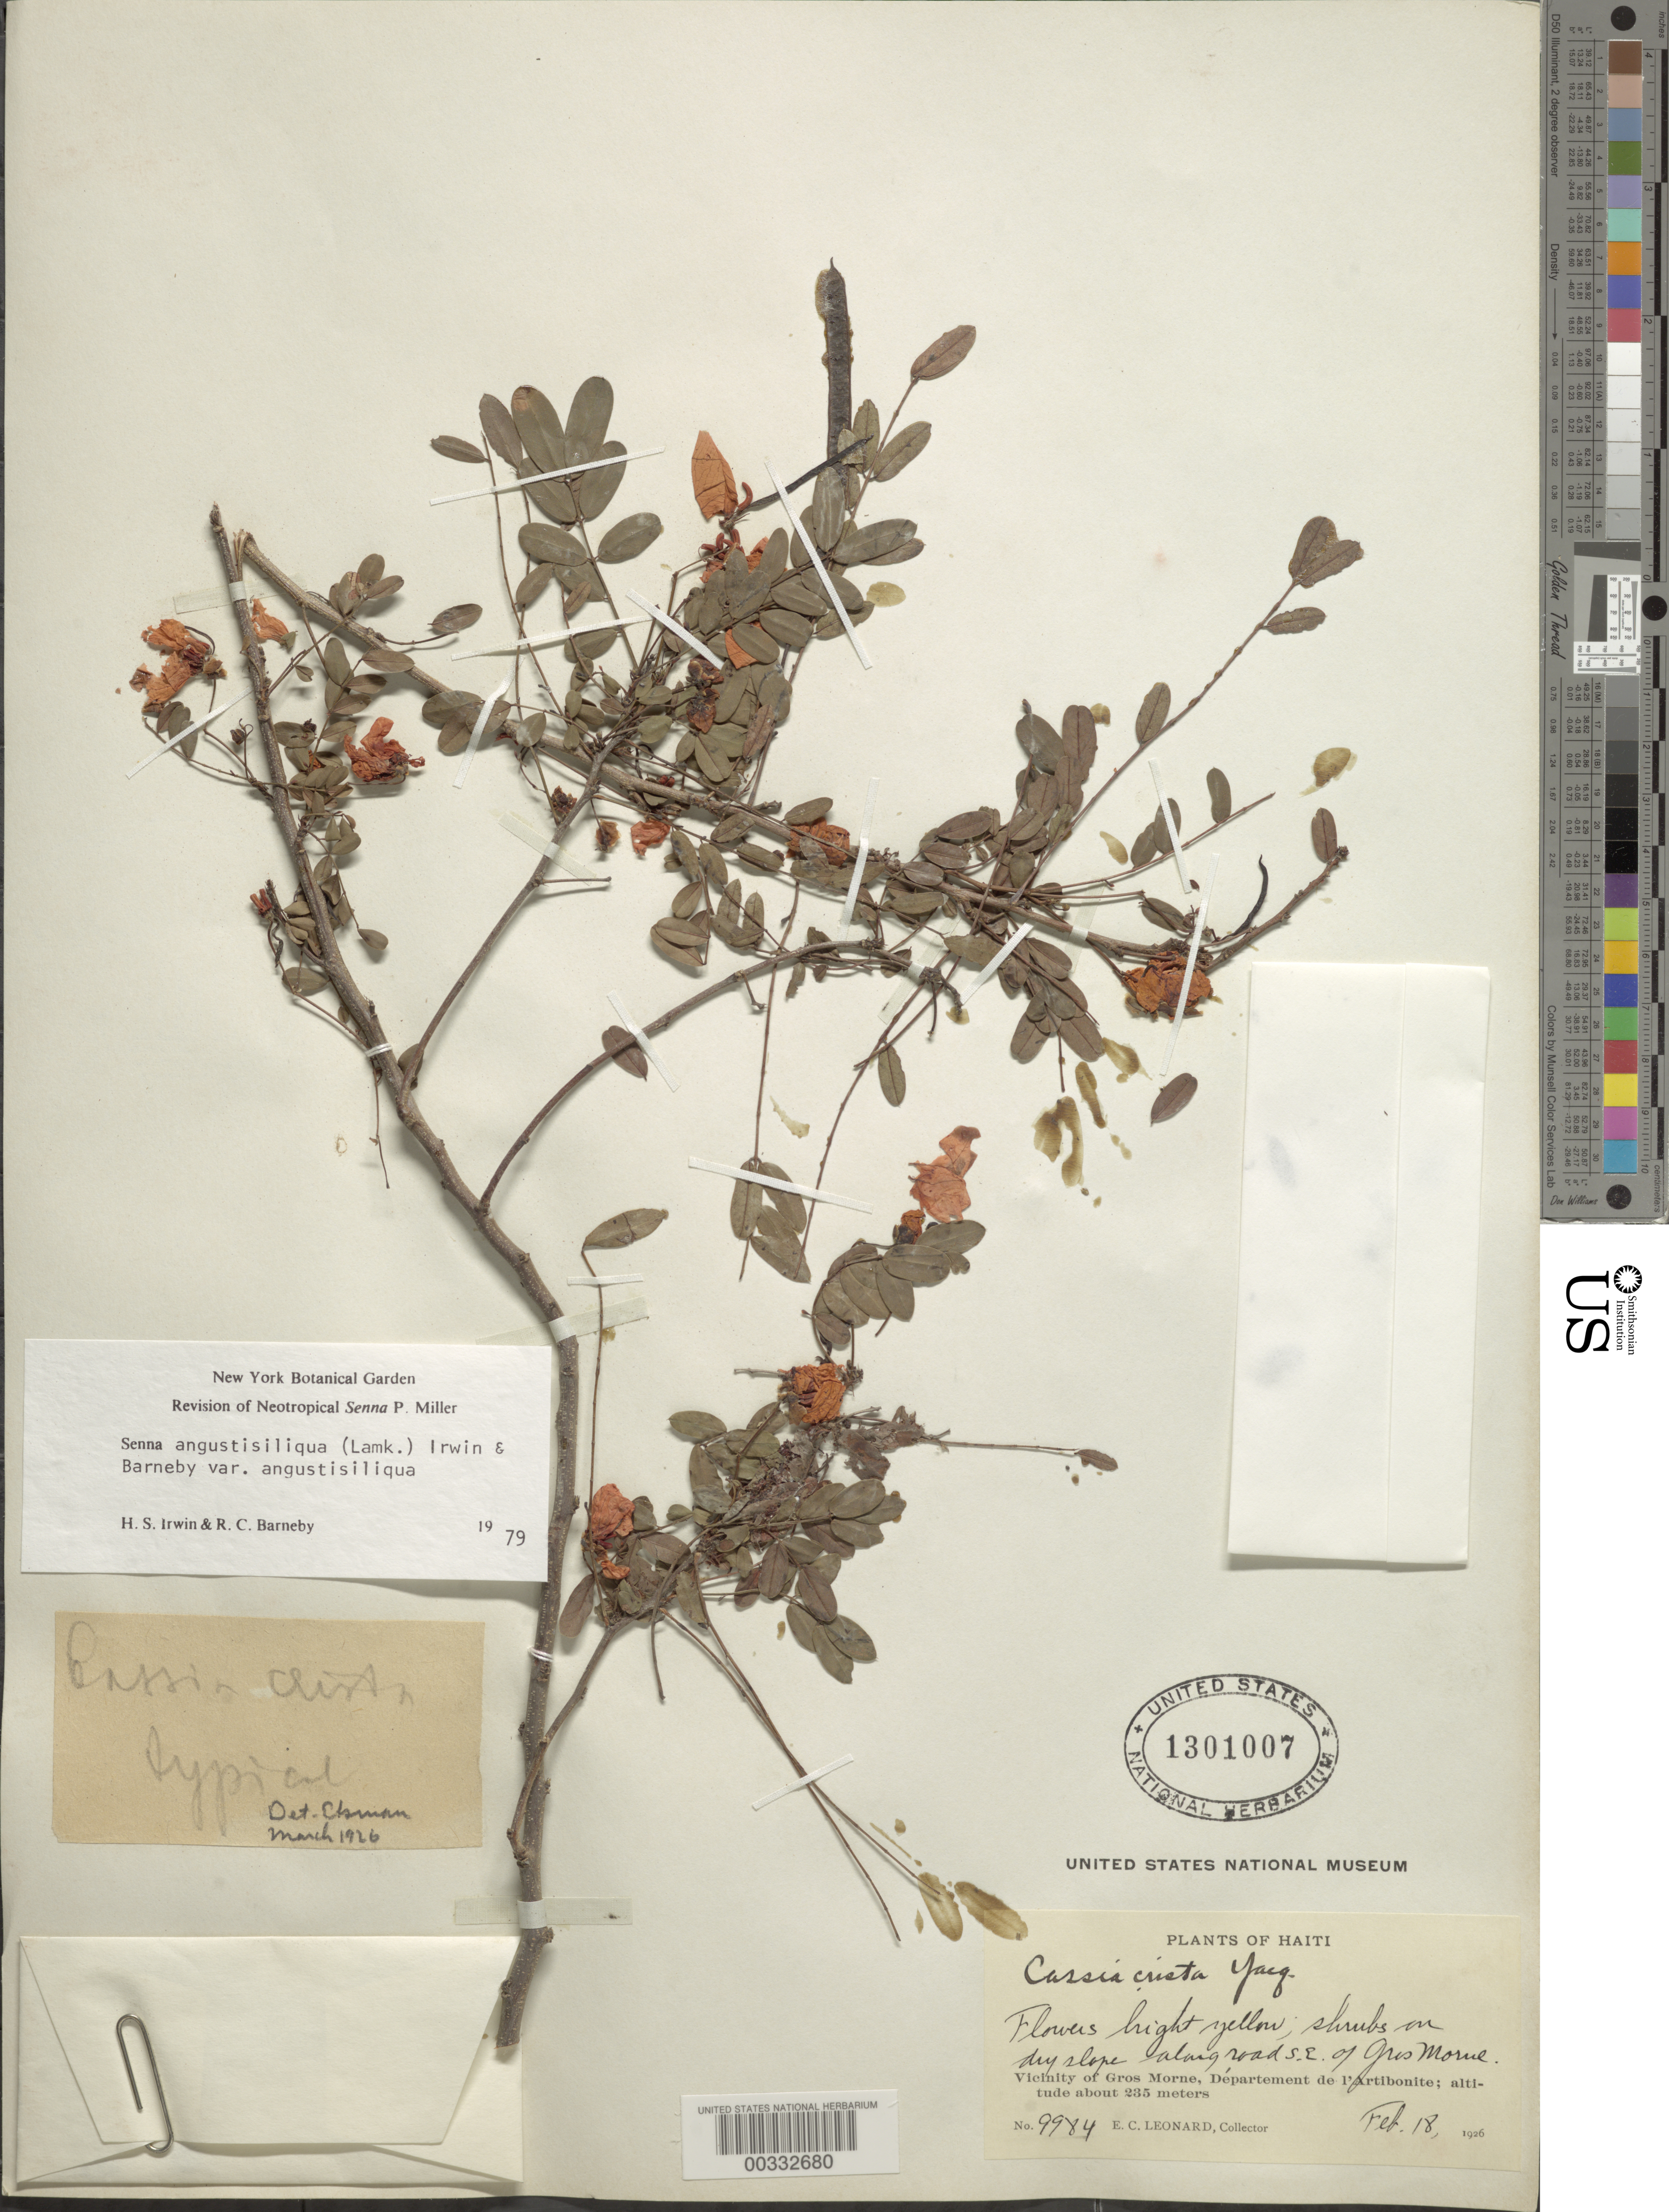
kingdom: Plantae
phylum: Tracheophyta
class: Magnoliopsida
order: Fabales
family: Fabaceae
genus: Senna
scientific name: Senna angustisiliqua var. angustisiliqua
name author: (Lam.) H.S. Irwin & Barneby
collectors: E. C. Leonard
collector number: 9984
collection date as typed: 18 Feb 1926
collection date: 1926-02-18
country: Haiti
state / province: Artibonite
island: Hispaniola Island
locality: Along road se of gros morne; vicinity of gros morne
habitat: Dry slope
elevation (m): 235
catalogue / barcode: US 1301007